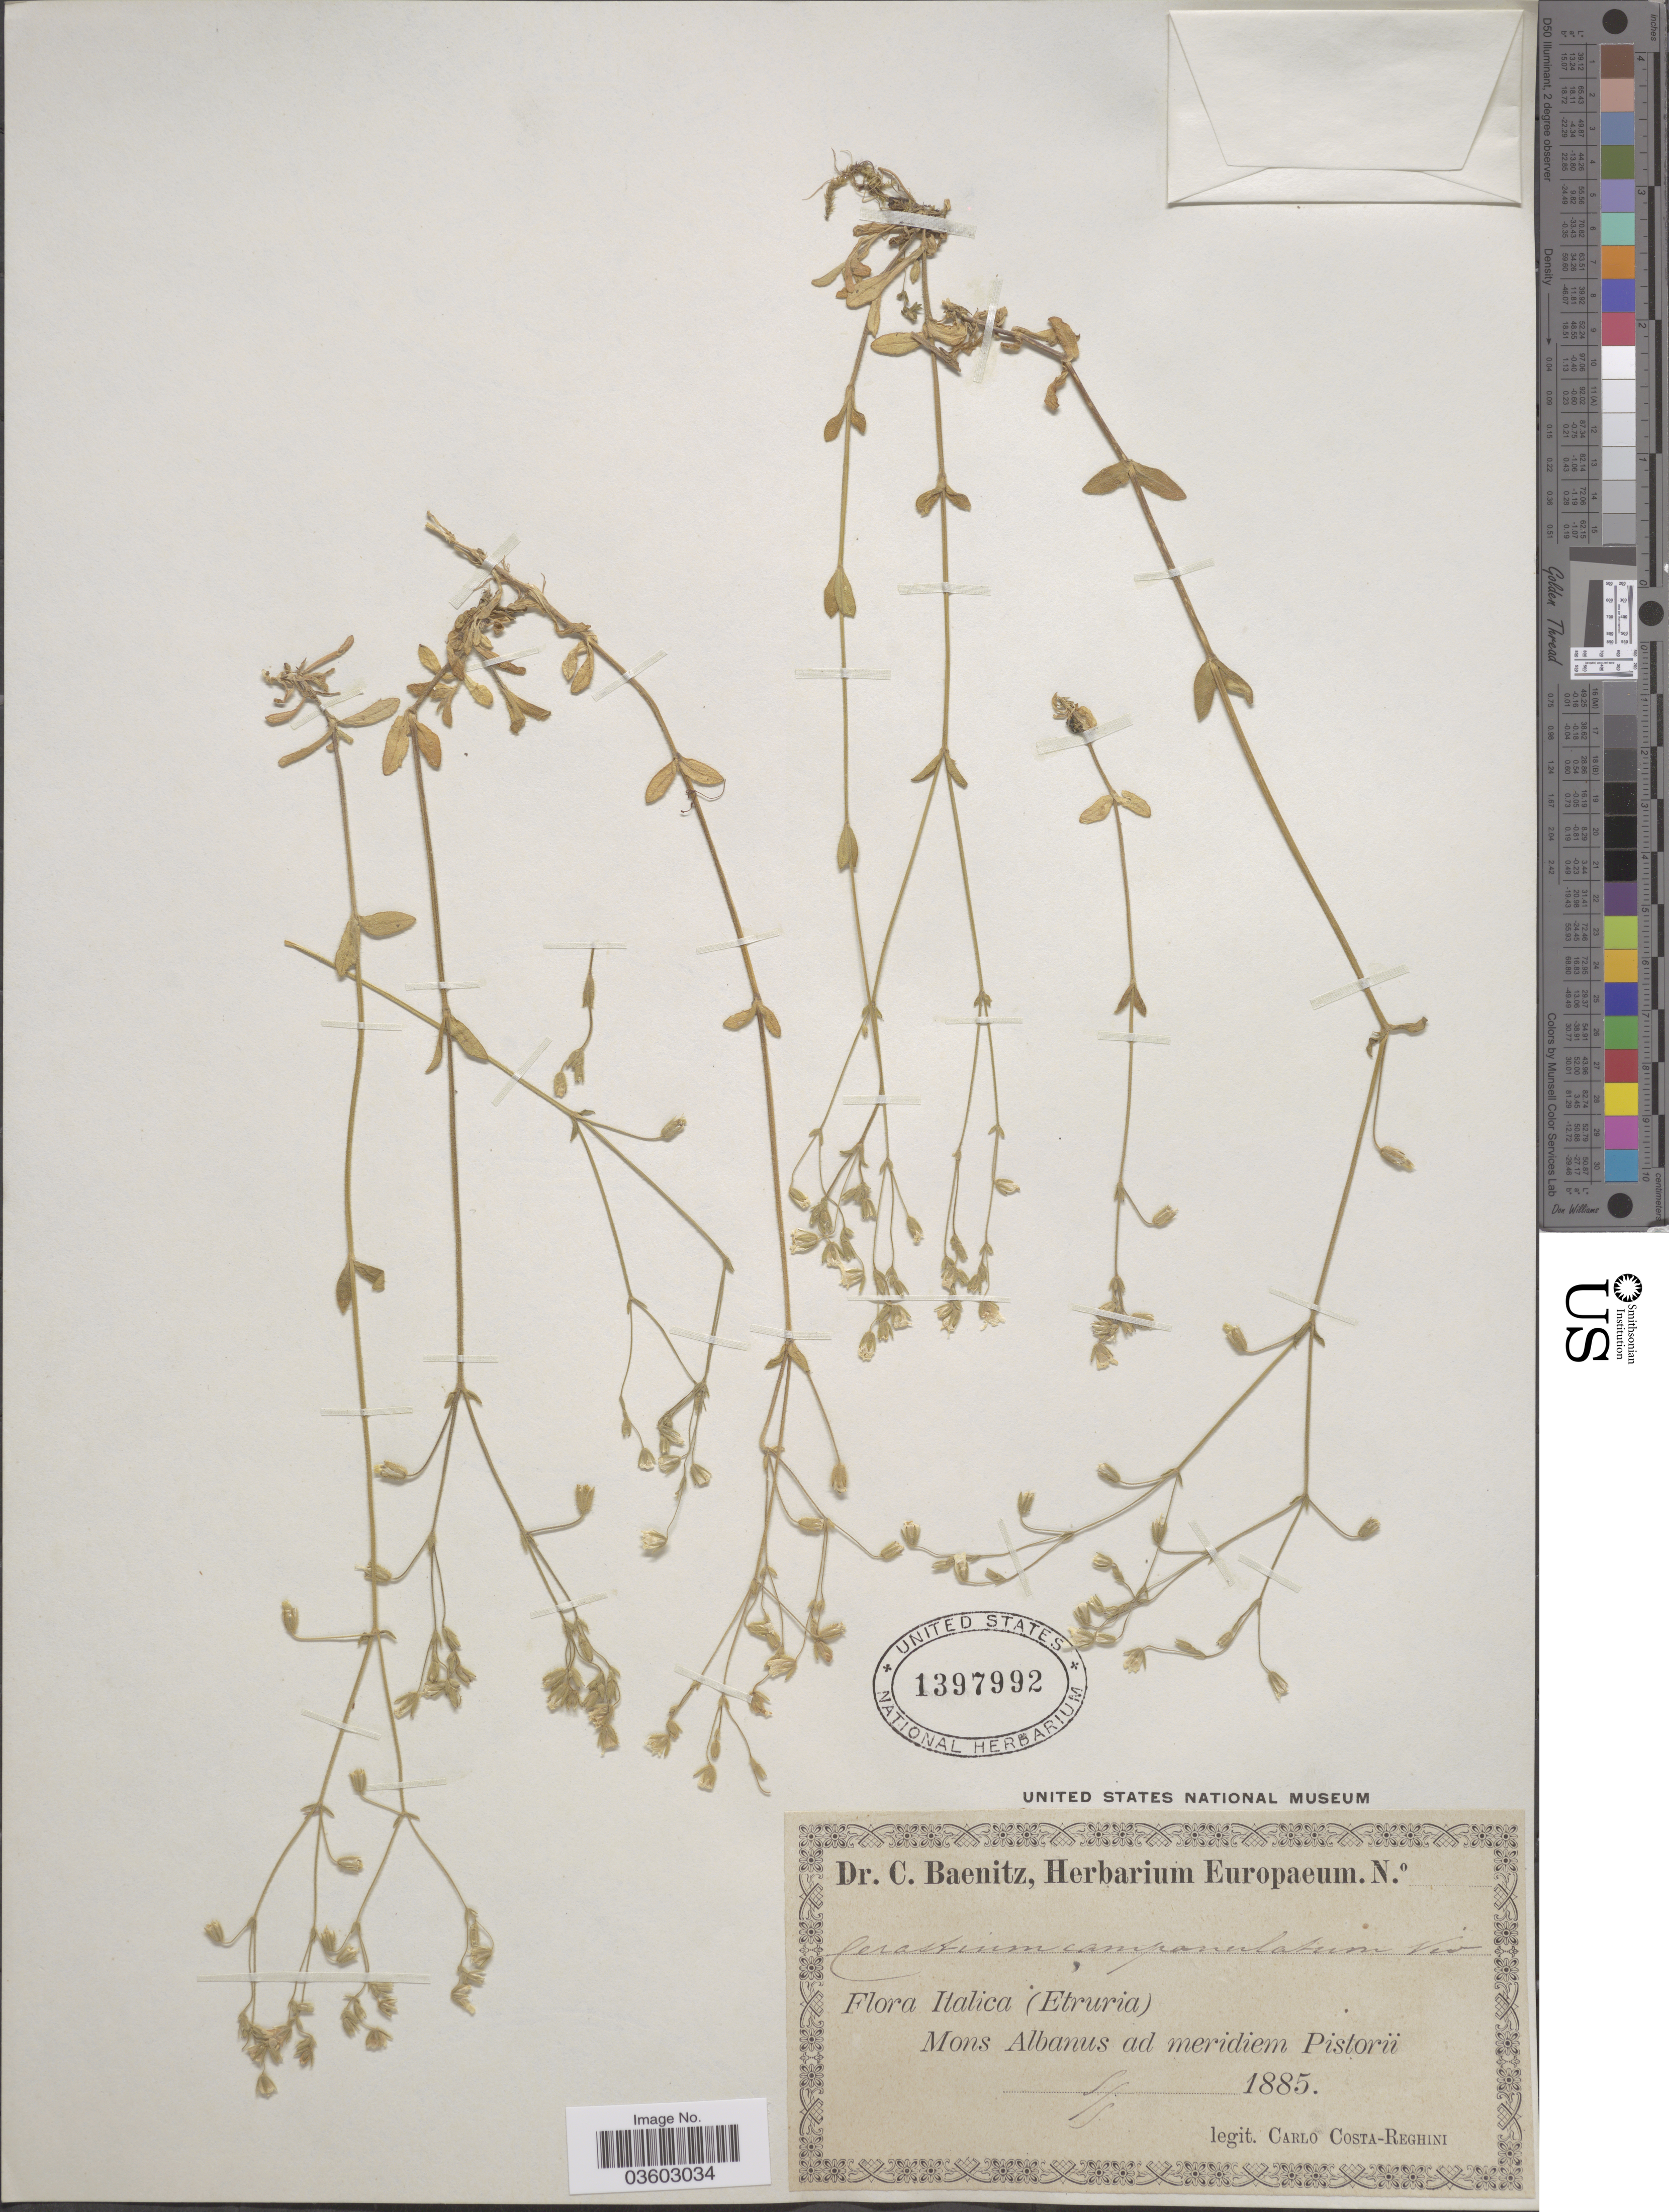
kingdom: Plantae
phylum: Tracheophyta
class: Magnoliopsida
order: Caryophyllales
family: Caryophyllaceae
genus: Cerastium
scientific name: Cerastium campanulatum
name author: Viv.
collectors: Costa-Reghini, C.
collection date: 1885-05-01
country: Italy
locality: Etruria. Mons Albanus ad meridiem Pistorii.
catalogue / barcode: US 1397992